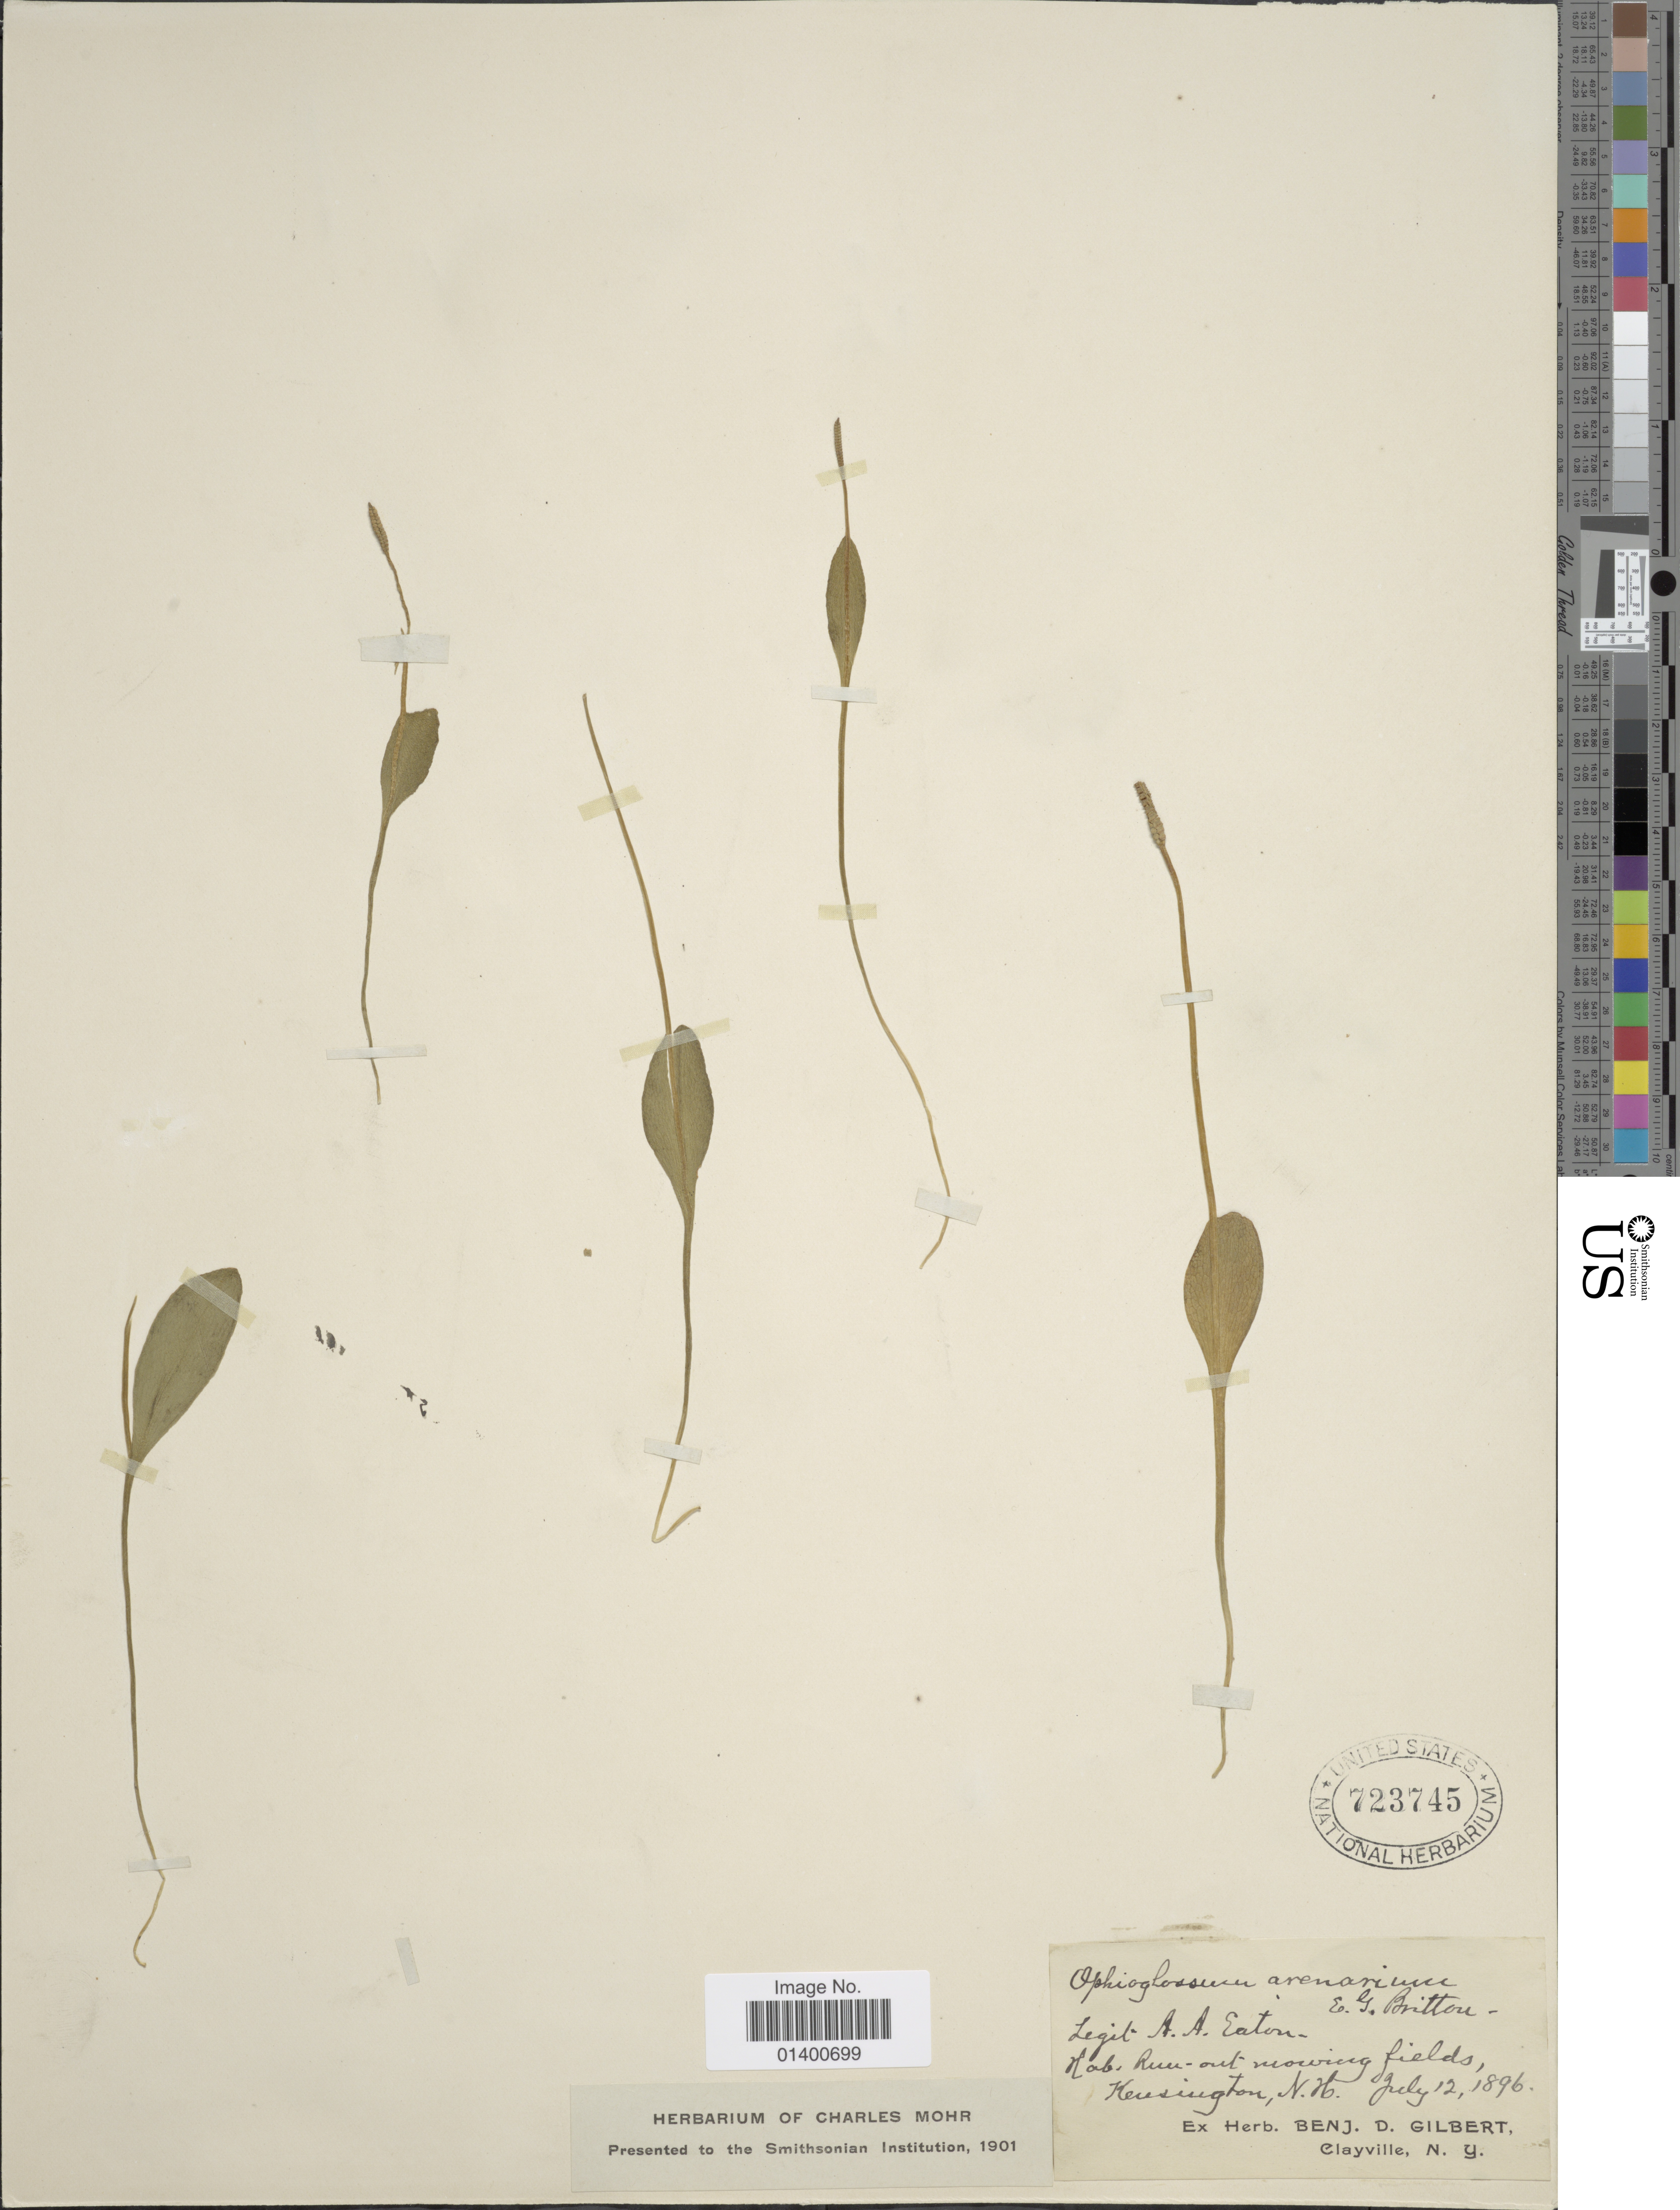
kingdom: Plantae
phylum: Tracheophyta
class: Polypodiopsida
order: Ophioglossales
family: Ophioglossaceae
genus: Ophioglossum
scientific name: Ophioglossum vulgatum var. pseudopodum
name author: (S.F. Blake) Farw.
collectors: A. A. Eaton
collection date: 1896-07-12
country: United States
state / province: New Hampshire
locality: Kensington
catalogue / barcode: US 723745